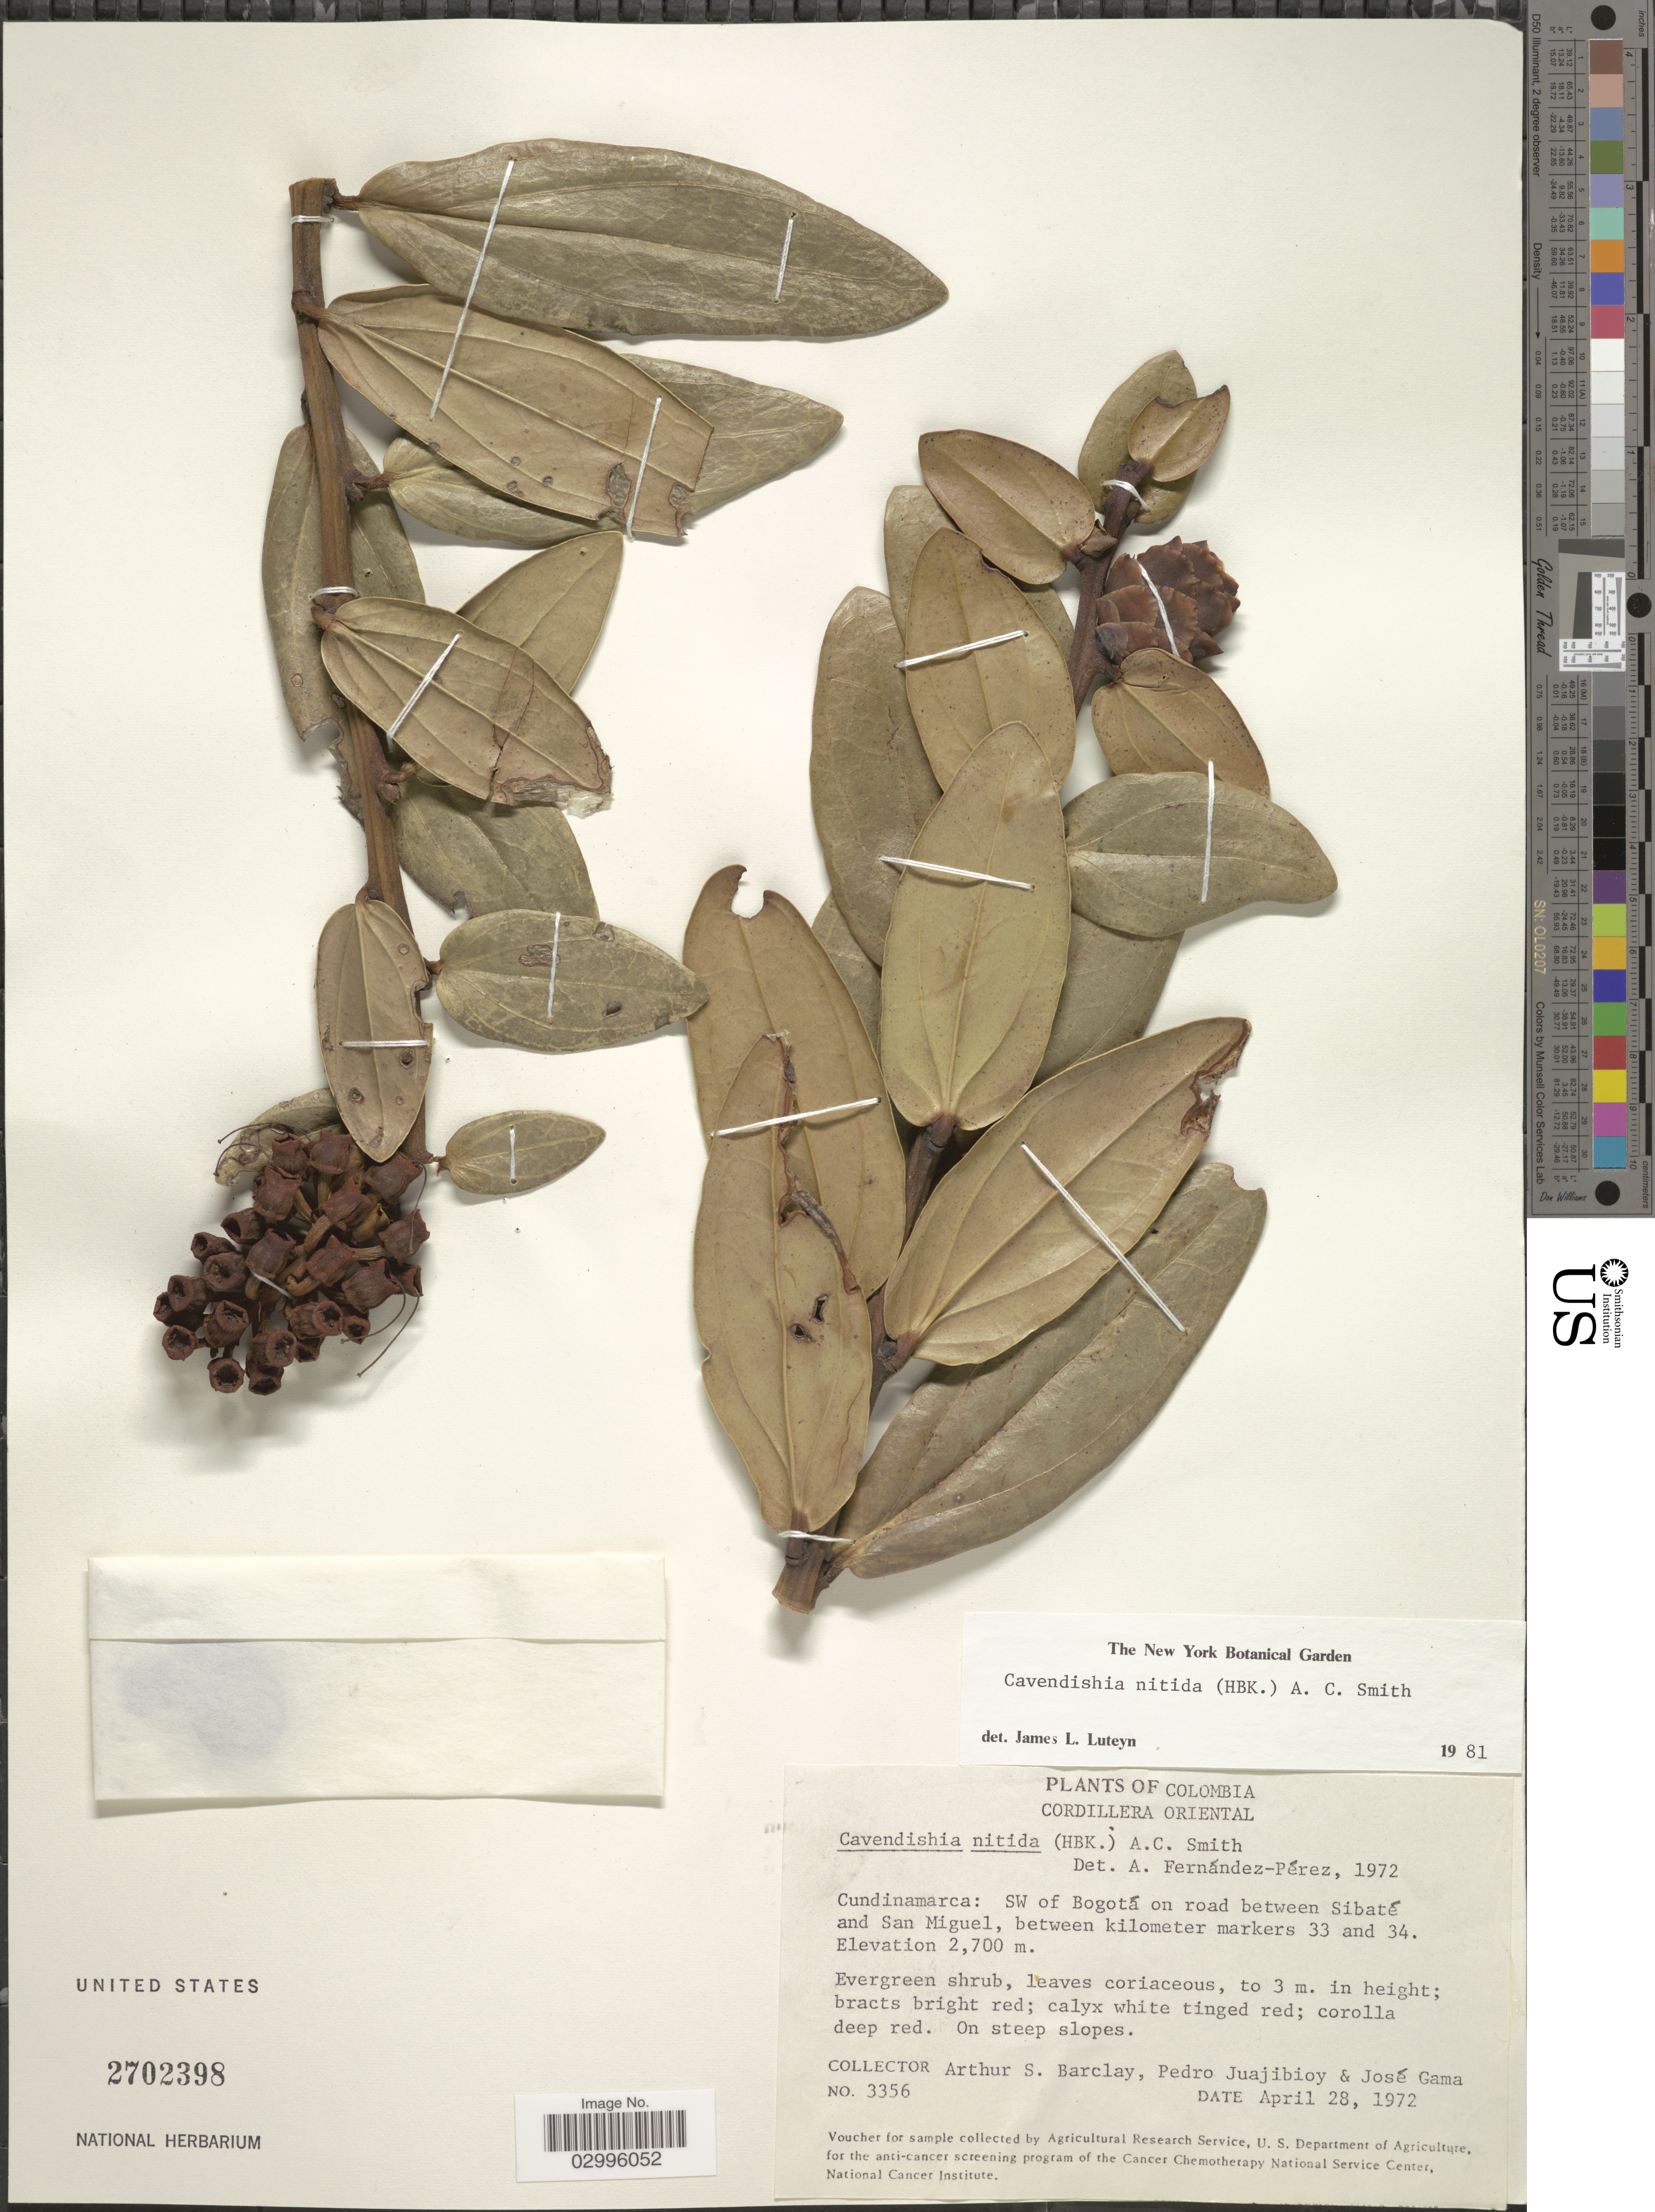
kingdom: Plantae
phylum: Tracheophyta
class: Magnoliopsida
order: Ericales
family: Ericaceae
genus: Cavendishia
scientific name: Cavendishia nitida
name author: (Kunth) A.C. Sm.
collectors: A. S. Barclay, P. Juajibioy & J. Gama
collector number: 3356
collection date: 1972-04-28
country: Colombia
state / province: Cundinamarca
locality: Cordillera Oriental. SW of Bogotá on road between Sibaté and San Miguel, between kilometer markers 33 and 34.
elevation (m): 2700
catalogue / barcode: US 2702398